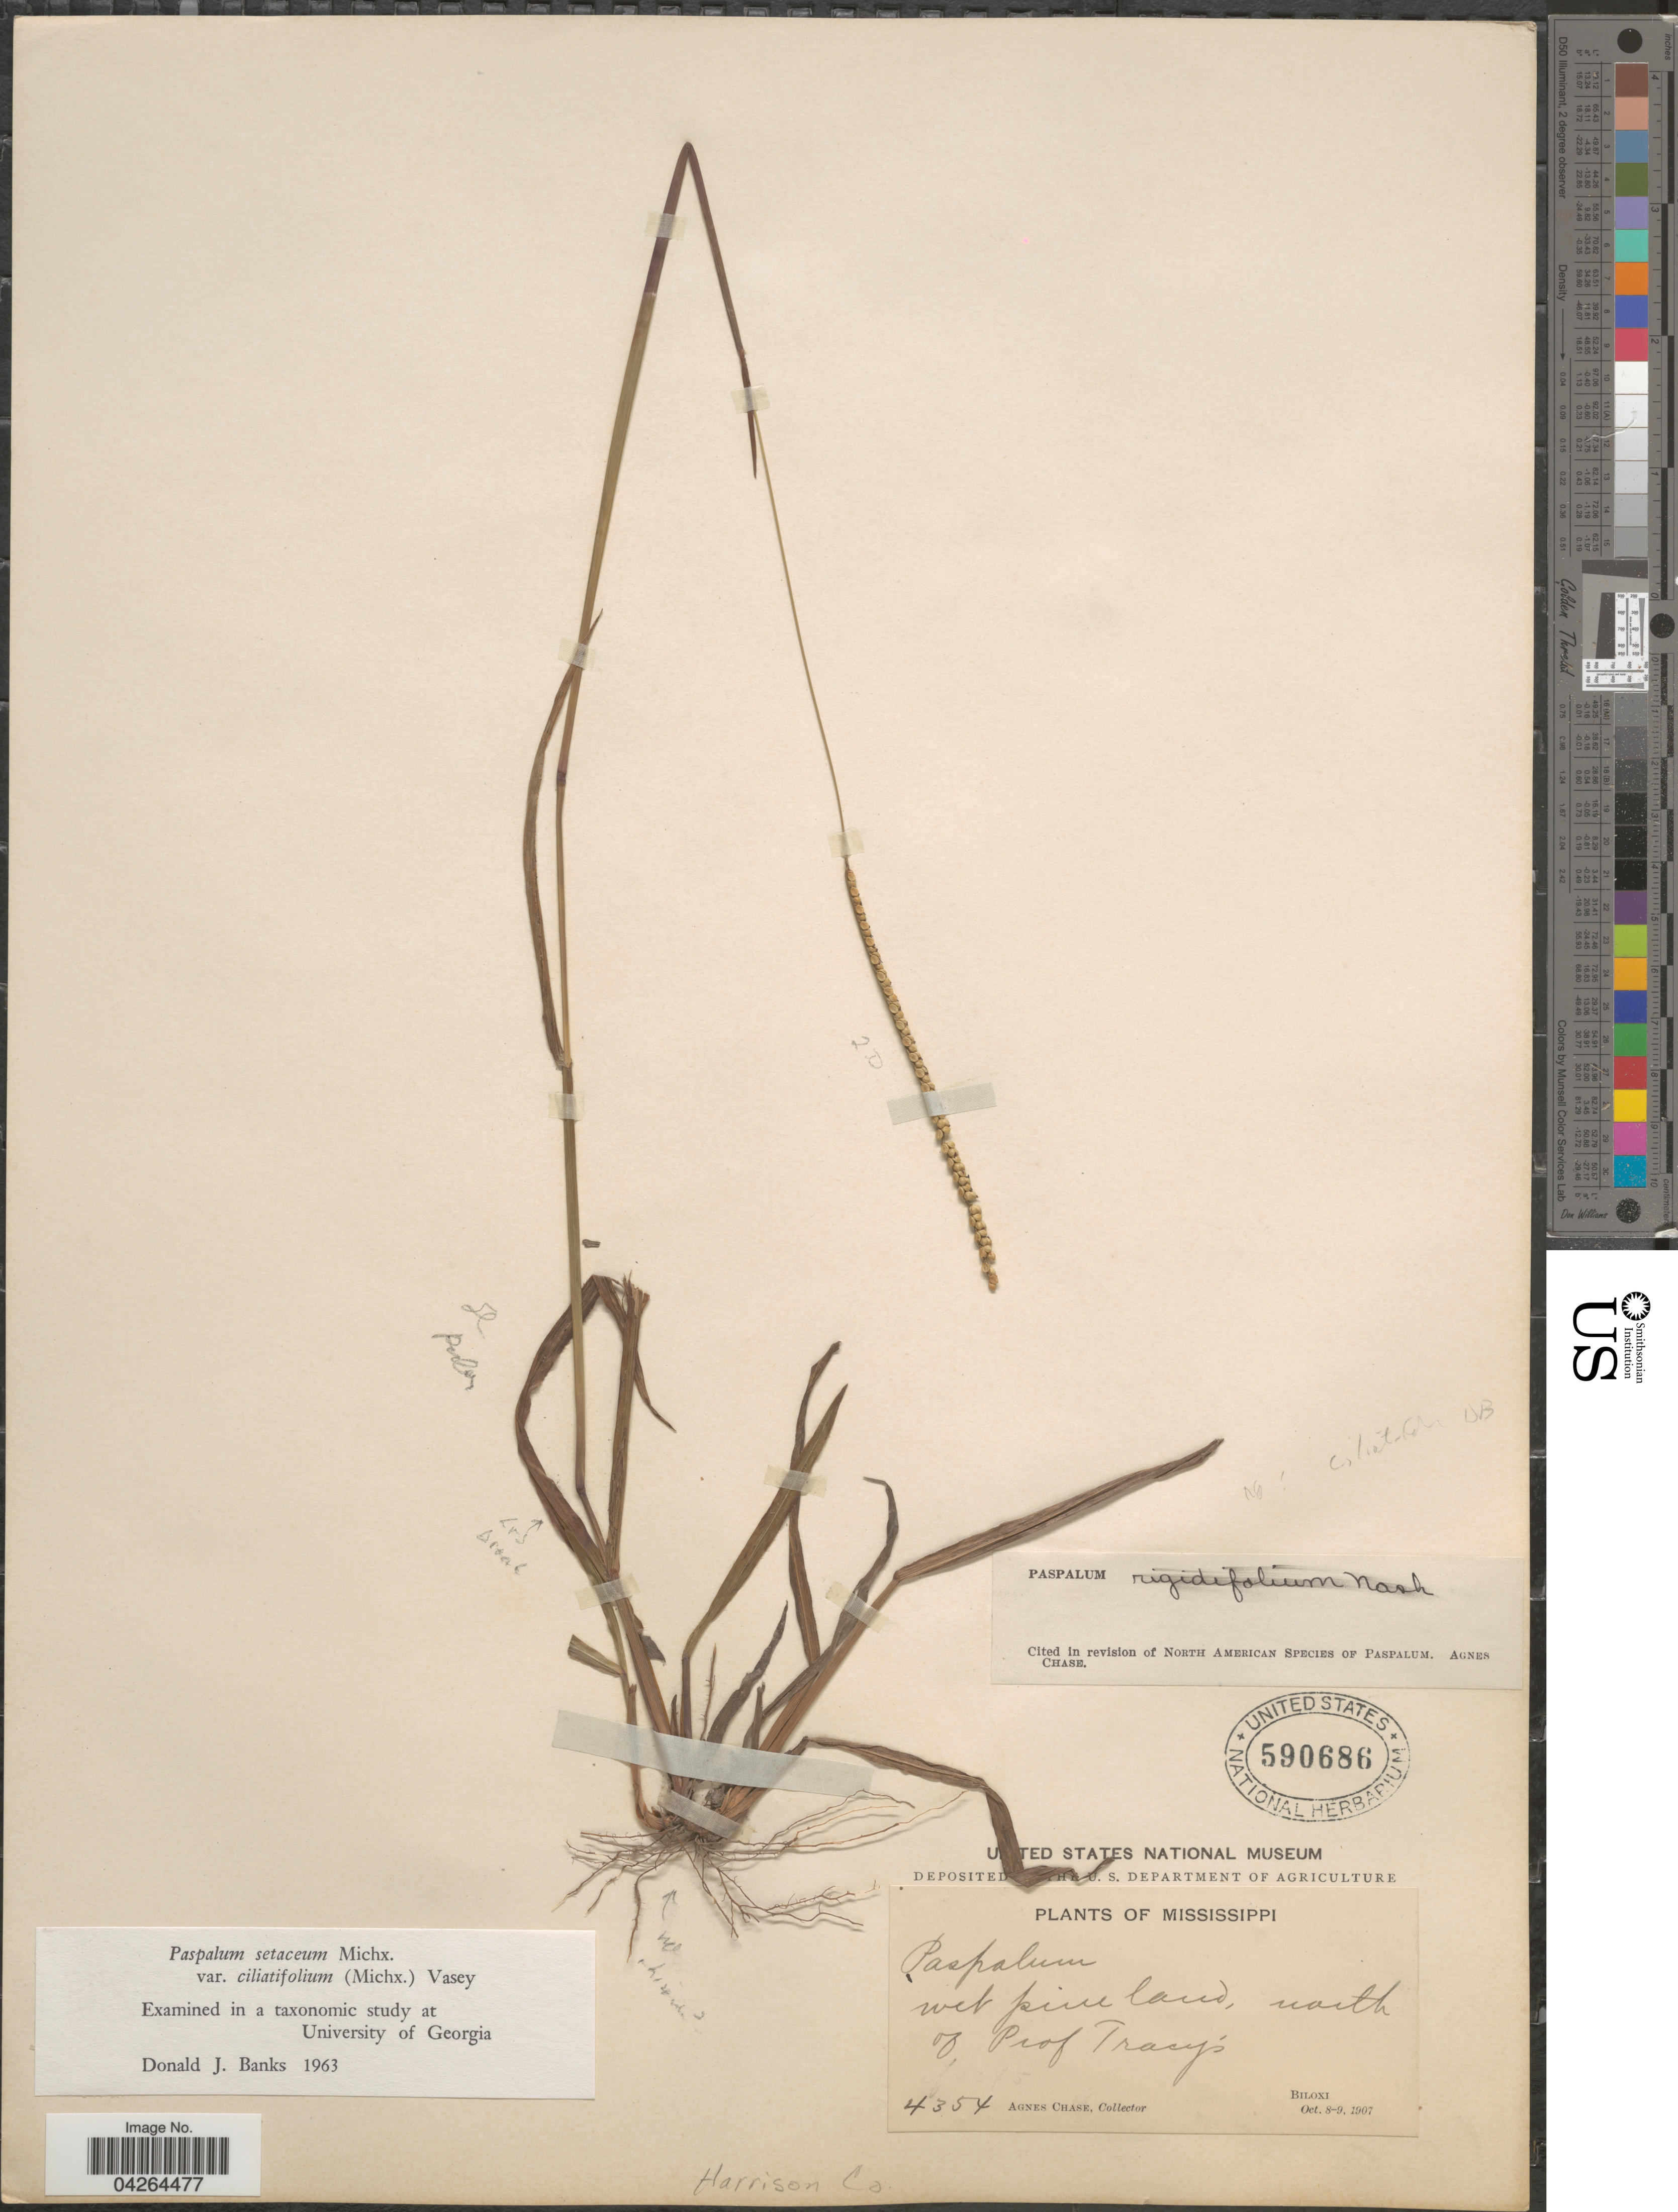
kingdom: Plantae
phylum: Tracheophyta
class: Liliopsida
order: Poales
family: Poaceae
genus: Paspalum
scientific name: Paspalum setaceum var. rigidifolium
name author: (Nash) D.J. Banks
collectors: A. Chase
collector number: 4354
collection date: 1907-10-08/1907-10-09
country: United States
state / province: Mississippi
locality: Wet pine land, north of Prof Tracy's. Biloxi. Harrison Co.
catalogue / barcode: US 590686